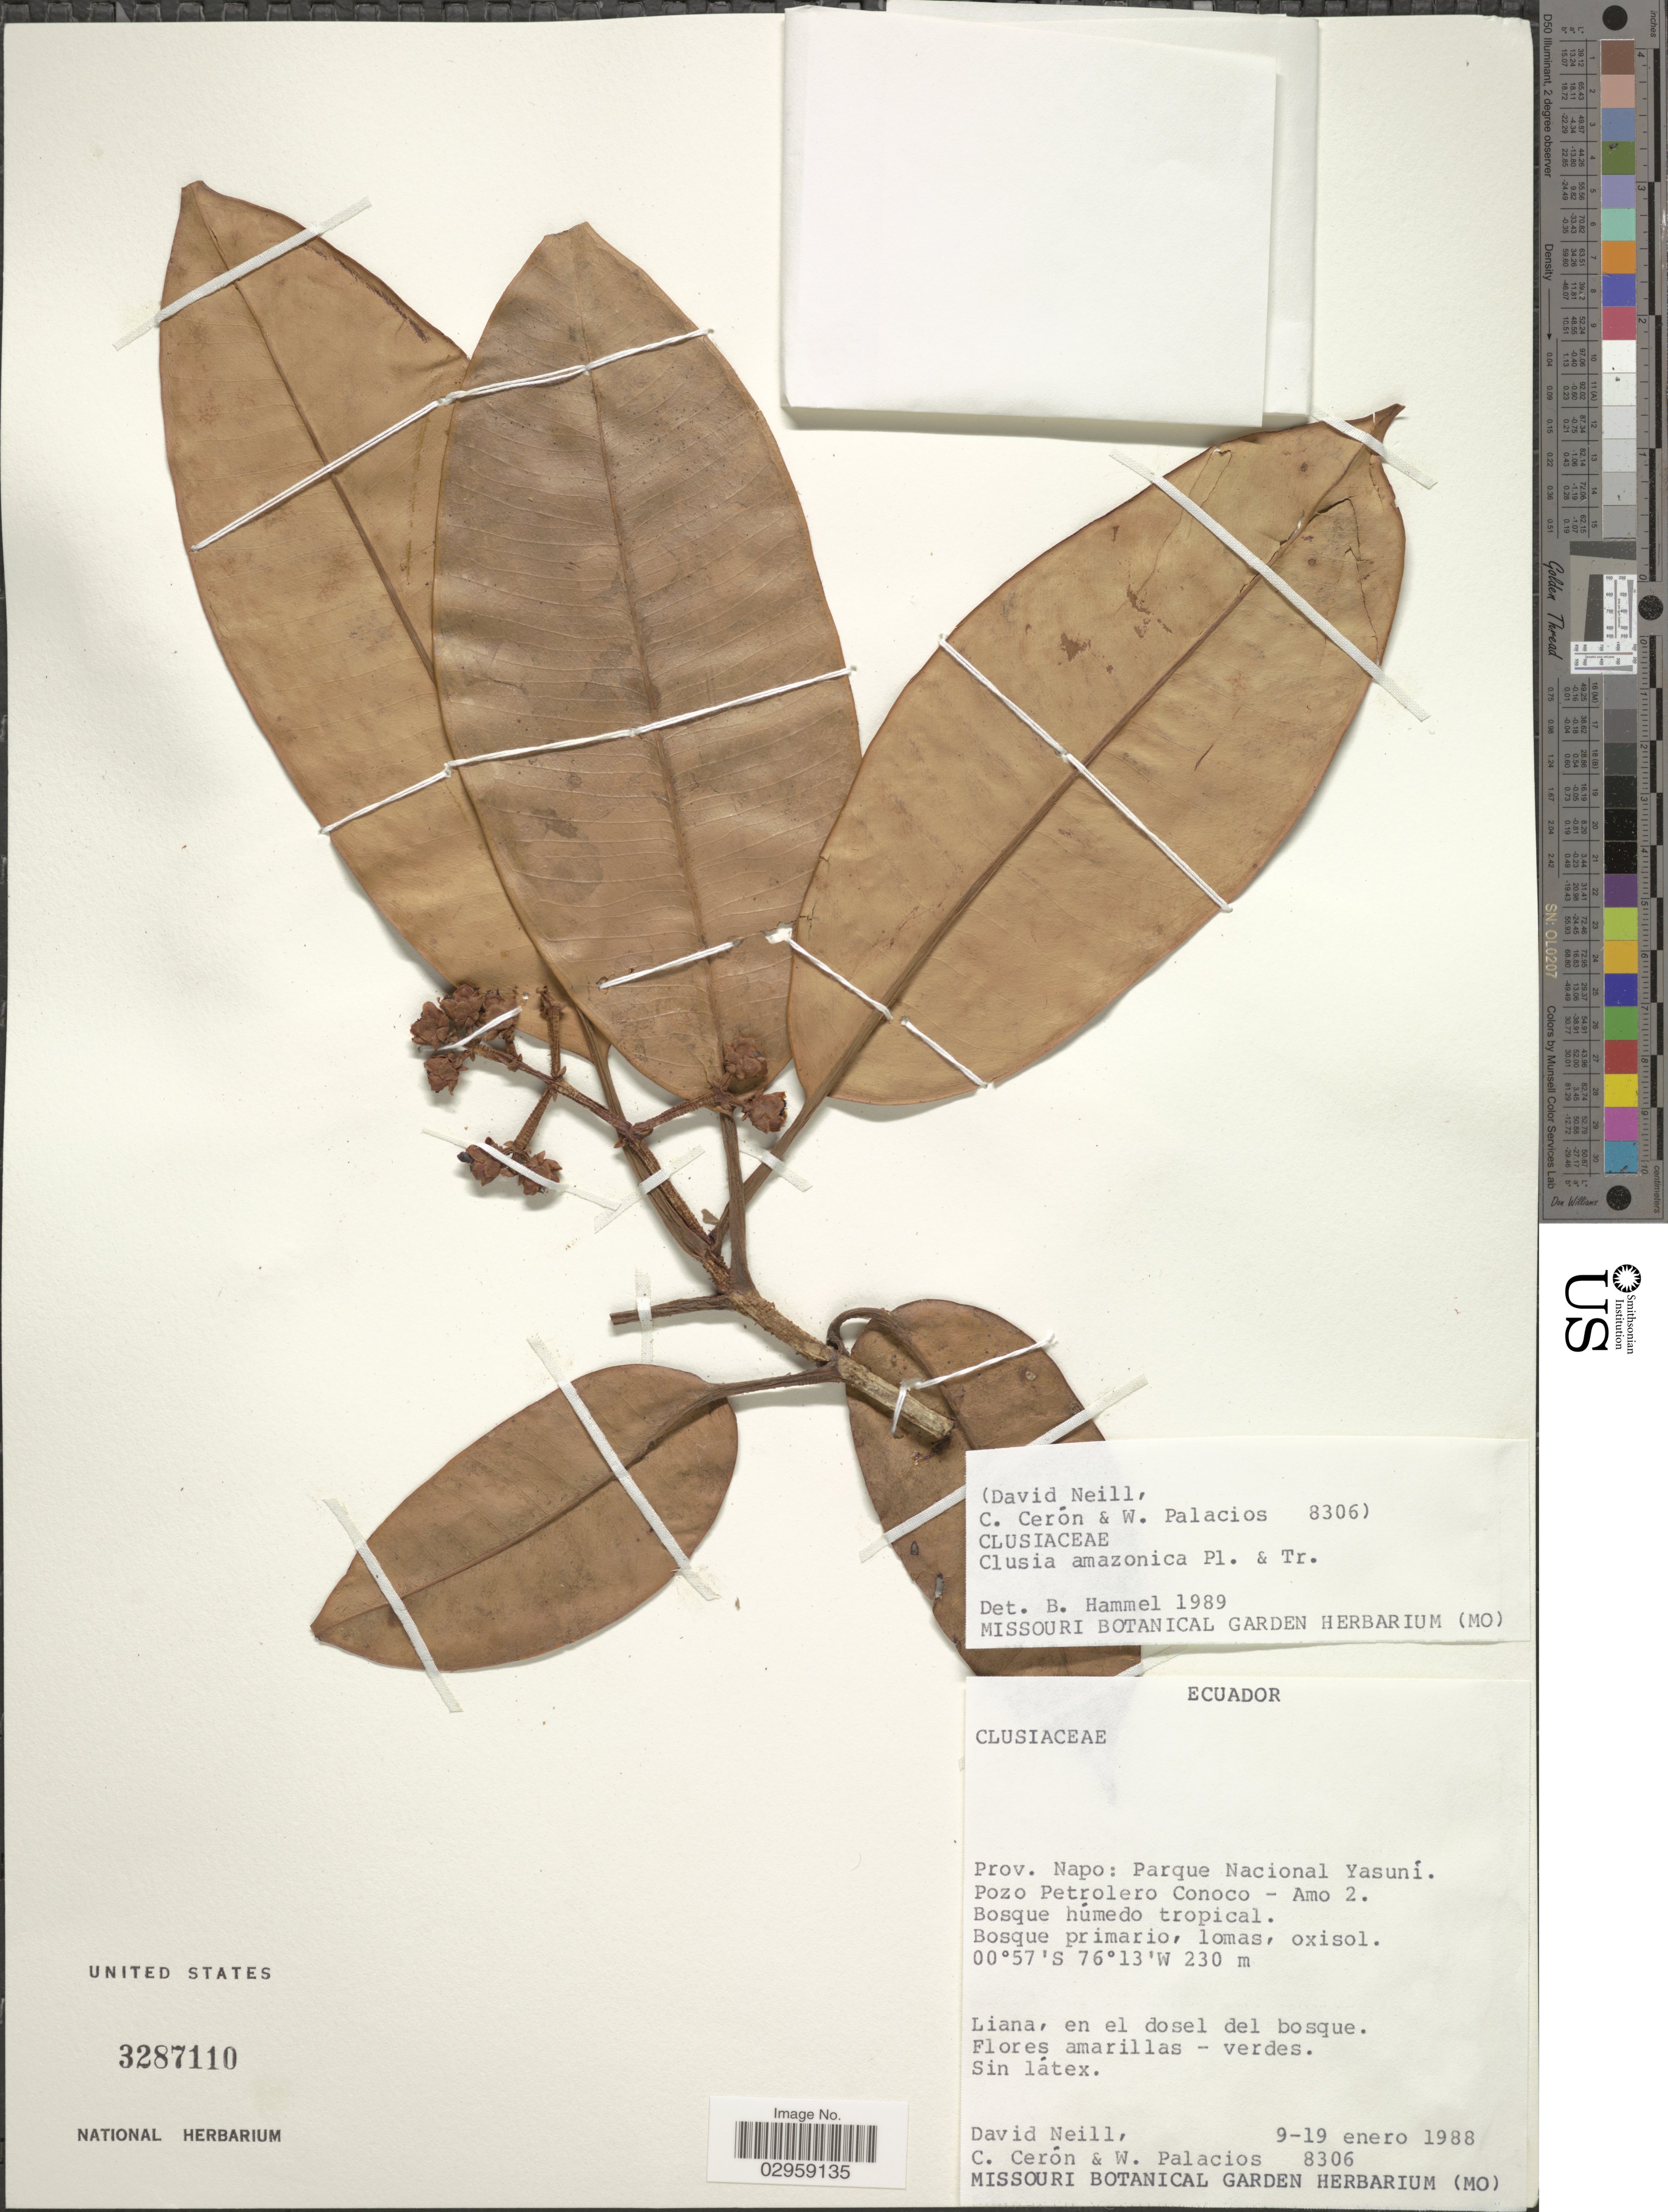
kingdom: Plantae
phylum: Tracheophyta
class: Magnoliopsida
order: Malpighiales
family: Clusiaceae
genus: Clusia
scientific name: Clusia amazonica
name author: Planch. & Triana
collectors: D. A. Neill, C. E. Cerón M. & W. Palacios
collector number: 8306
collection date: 1988-01-09/1988-01-19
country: Ecuador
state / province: Napo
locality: Parque Nacional Yasuní. Pozo Petrolero Conoco - Amo 2.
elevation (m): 230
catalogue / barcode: US 3287110